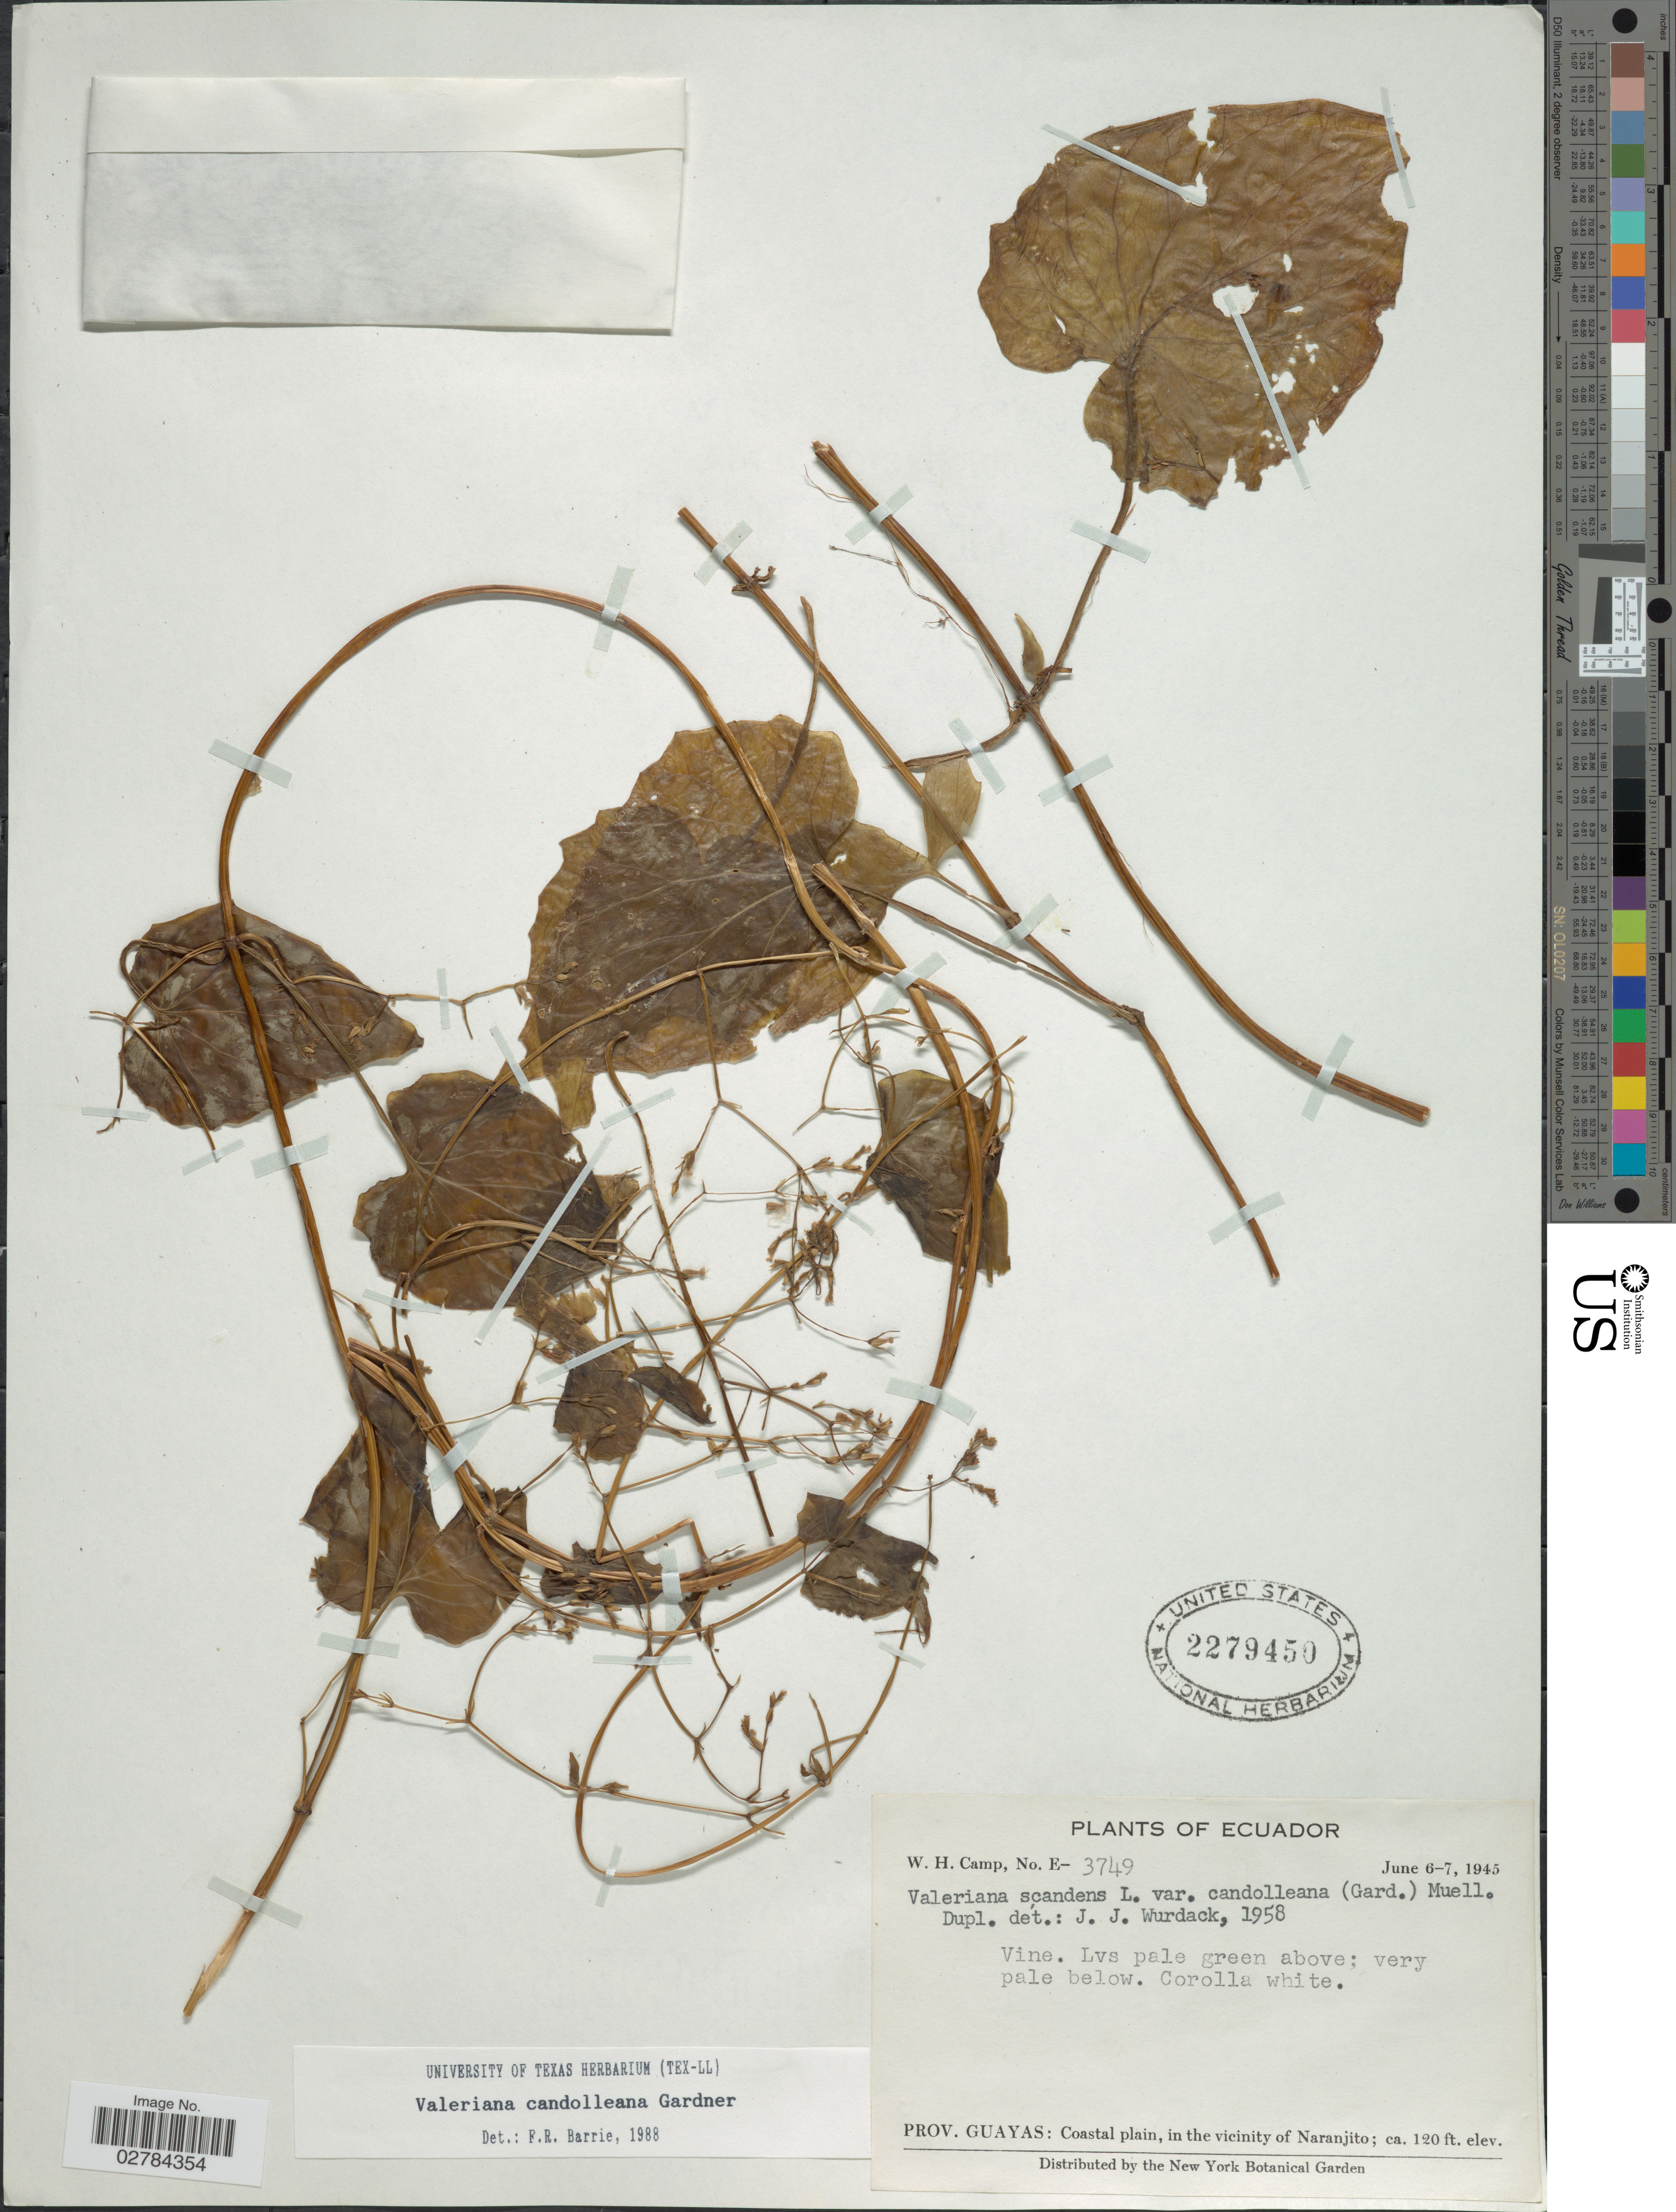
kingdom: Plantae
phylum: Tracheophyta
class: Magnoliopsida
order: Dipsacales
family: Caprifoliaceae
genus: Valeriana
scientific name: Valeriana candolleana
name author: Gardner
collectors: W. H. Camp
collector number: E-3749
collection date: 1945-06-06/1945-06-07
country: Ecuador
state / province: Guayas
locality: Coastal plain, in the vicinity of Naranjito.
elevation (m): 37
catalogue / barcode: US 2279450